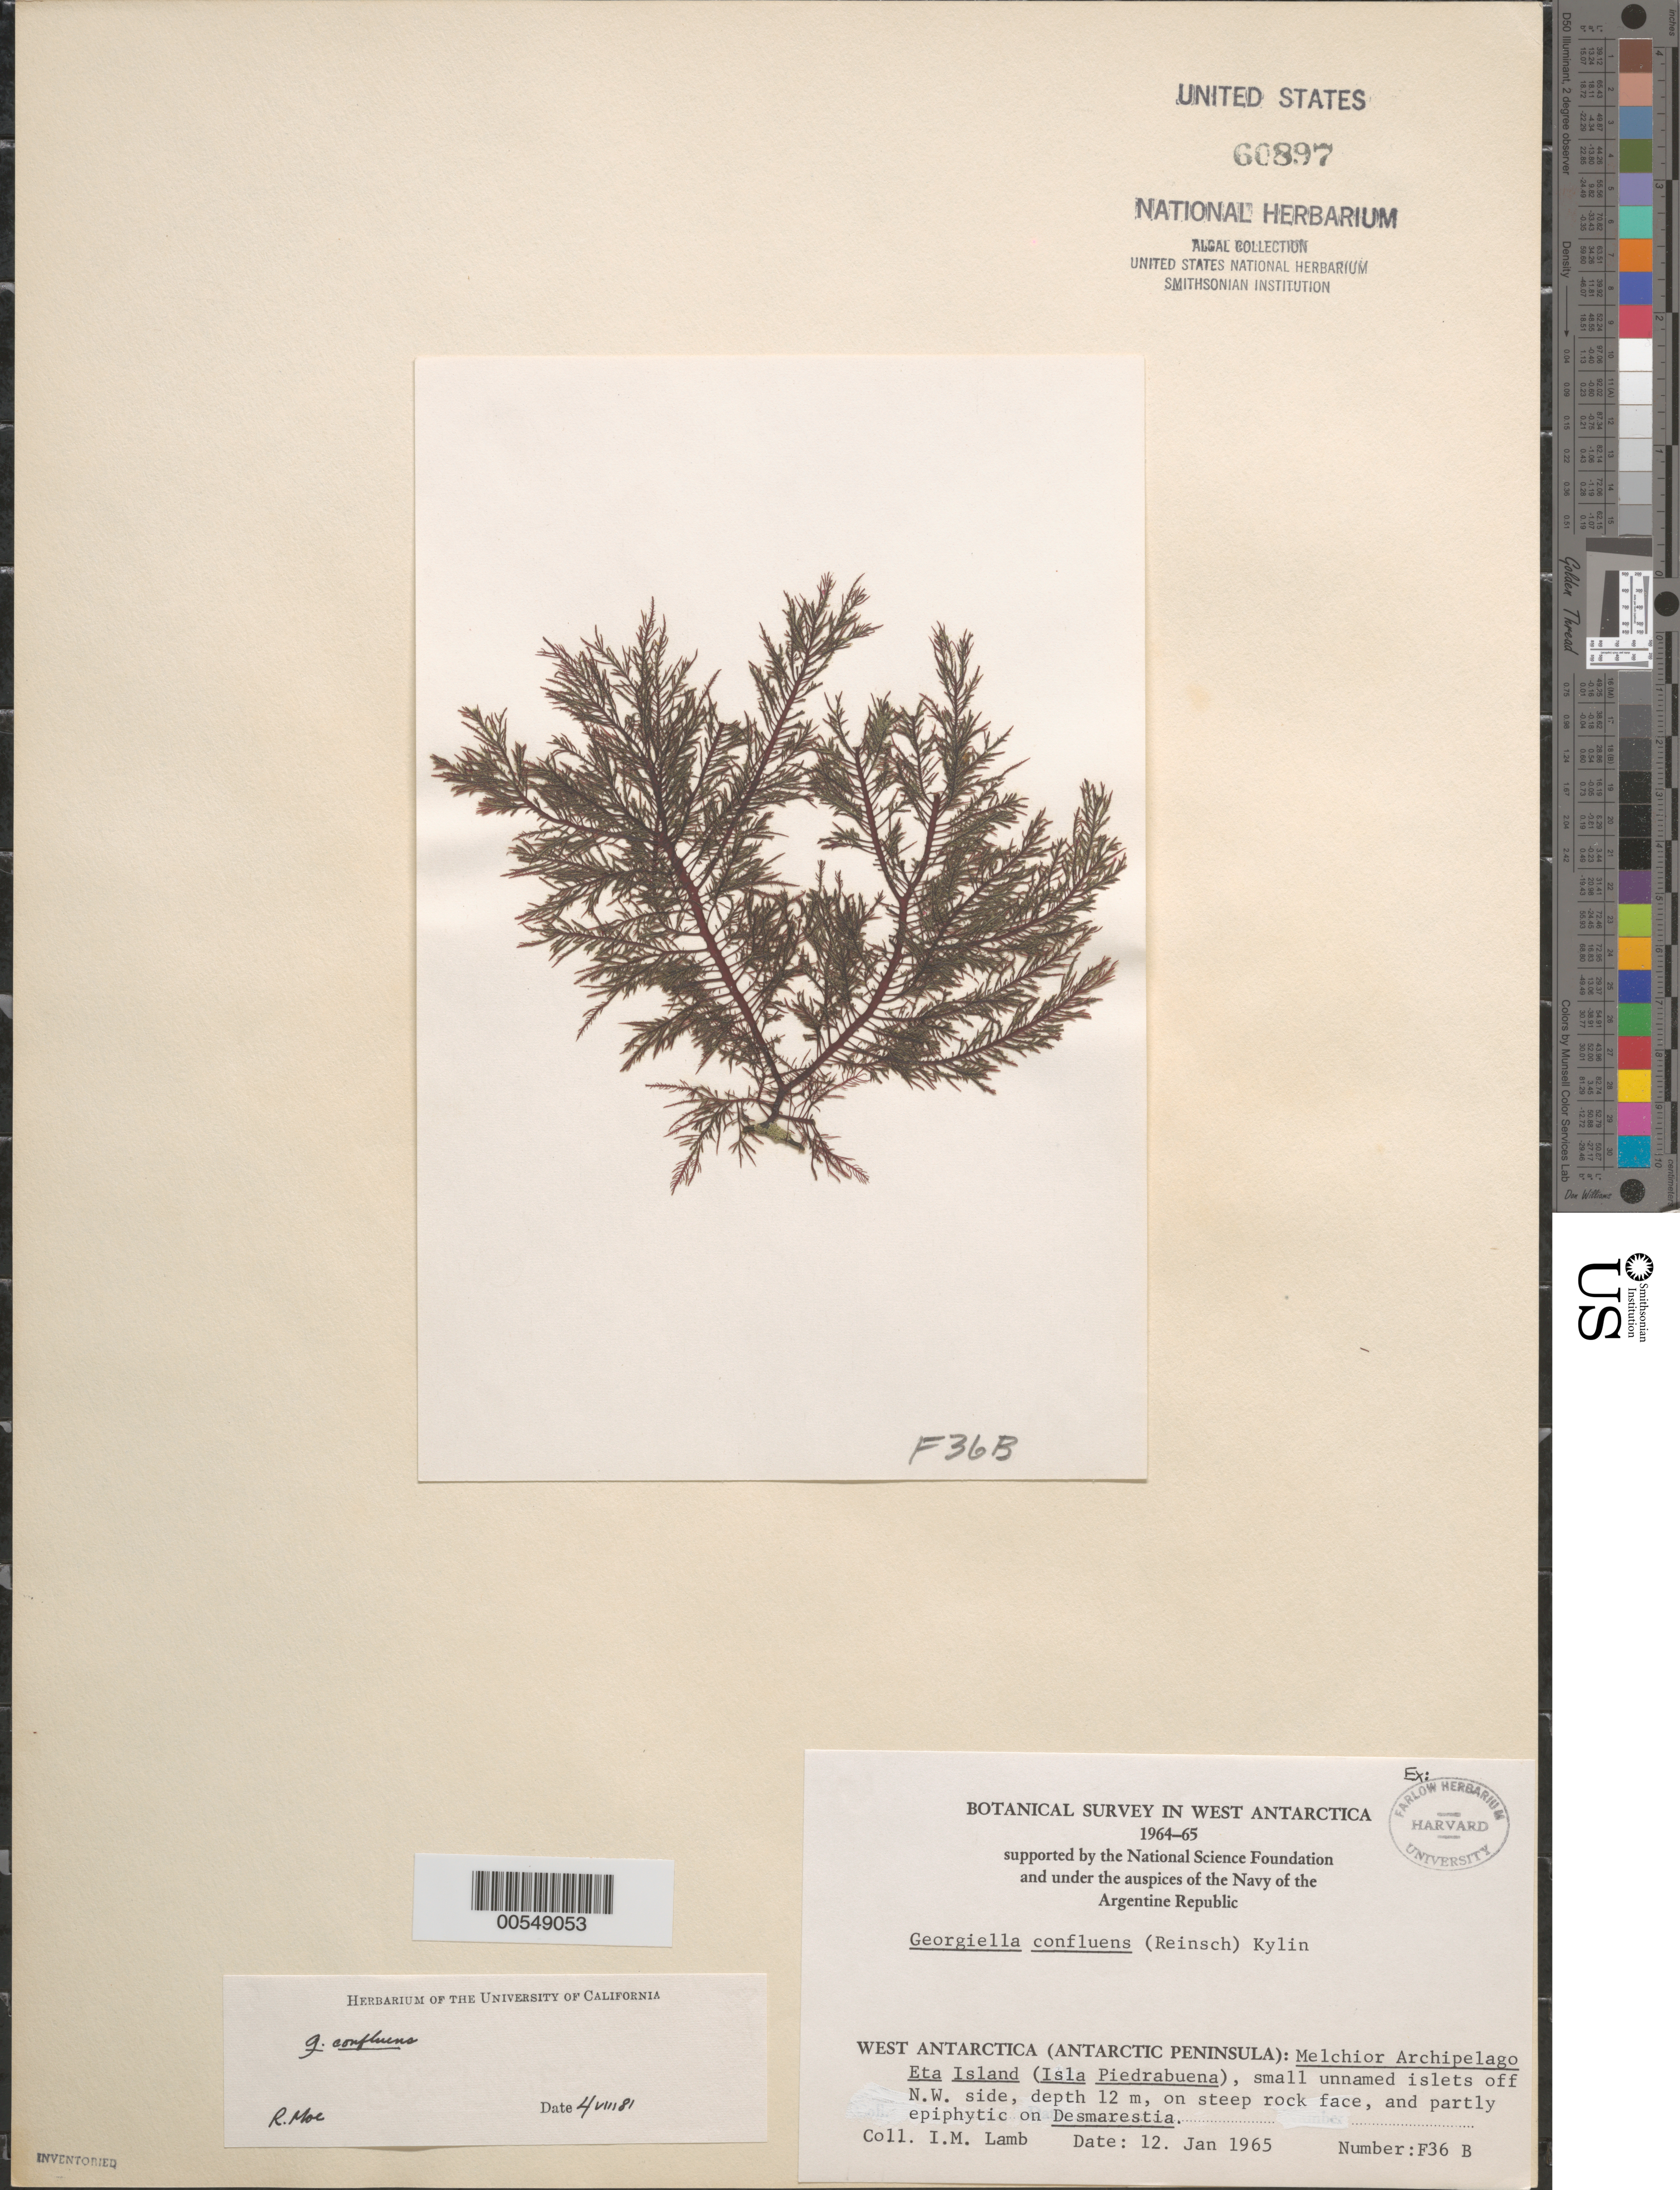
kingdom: Plantae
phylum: Rhodophyta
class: Florideophyceae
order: Ceramiales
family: Wrangeliaceae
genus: Georgiella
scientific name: Georgiella confluens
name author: (Reinsch) Kylin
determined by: Moe, R. L.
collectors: I. M. Lamb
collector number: F-36b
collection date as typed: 12 Jan 1965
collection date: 1965-01-12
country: Antarctica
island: Melchior Islands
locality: Rocky Islets off northwest Eta Island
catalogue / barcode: US 60897